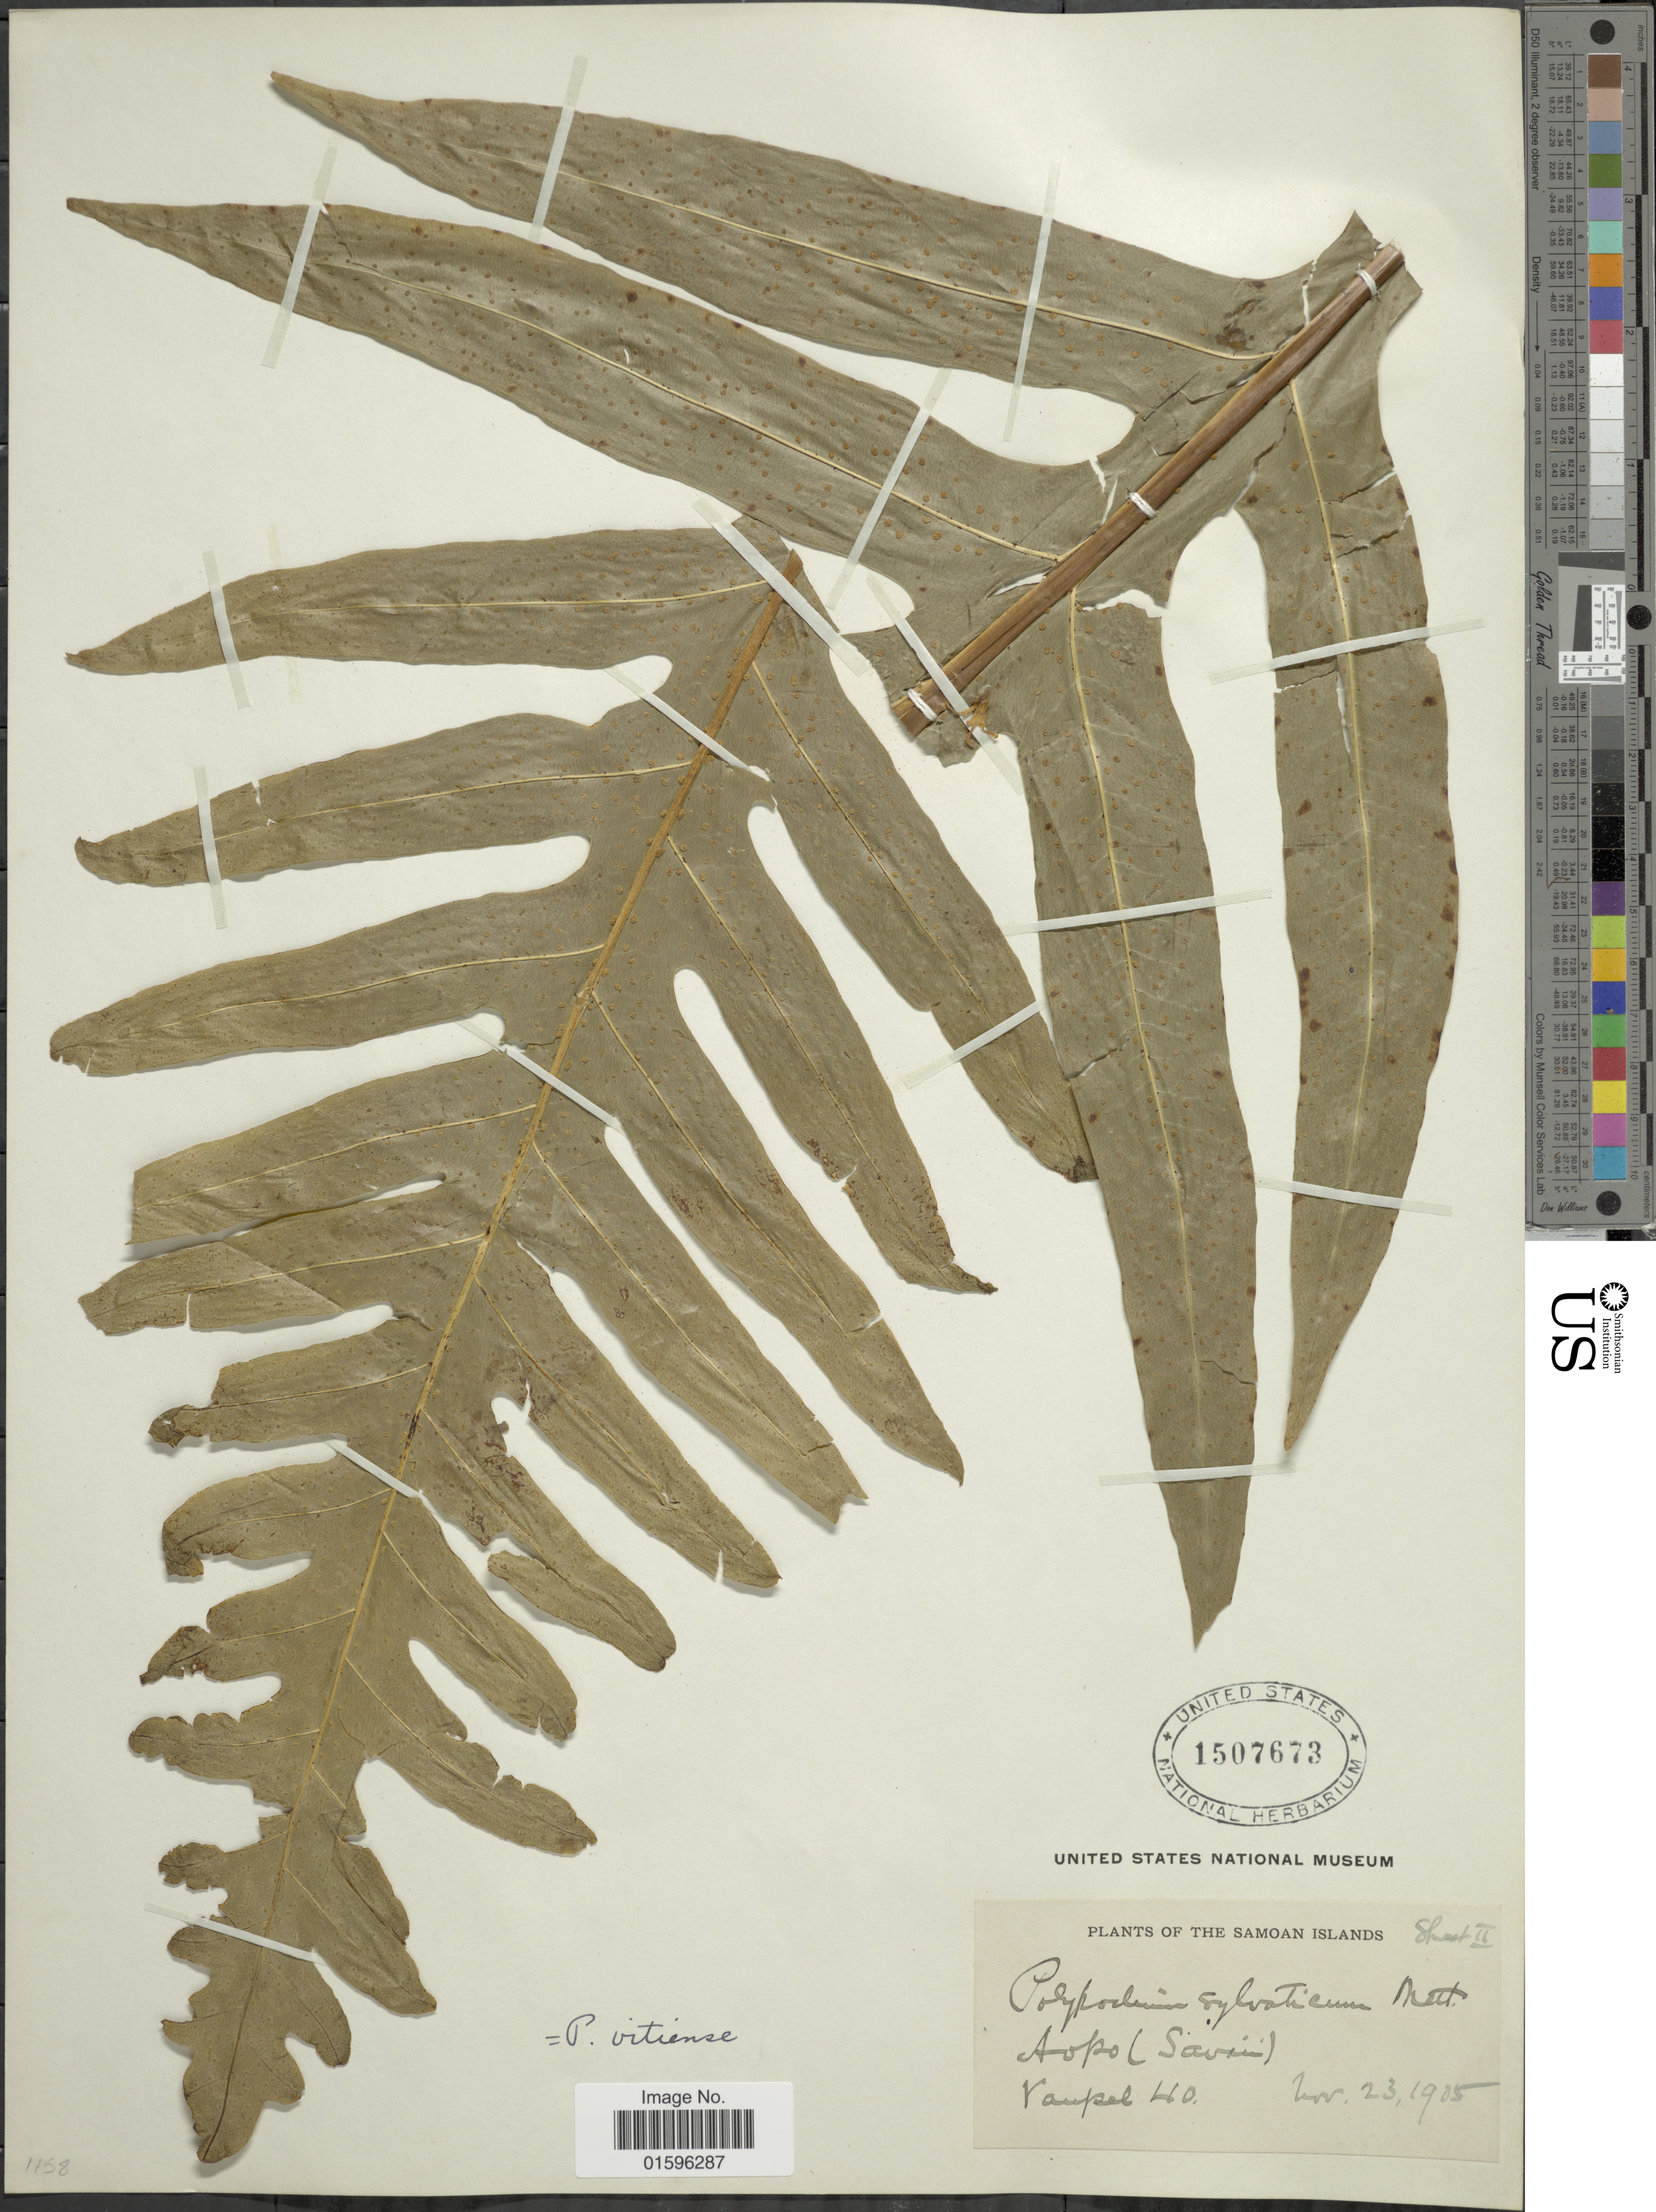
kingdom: Plantae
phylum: Tracheophyta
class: Polypodiopsida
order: Polypodiales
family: Polypodiaceae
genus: Polypodium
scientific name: Polypodium polynesicum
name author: C. Chr.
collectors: Vaupel, --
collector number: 40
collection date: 1935-11-23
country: Samoa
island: Savai'i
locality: Samoan Islands, Aopo (Savaii)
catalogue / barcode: US 1507673